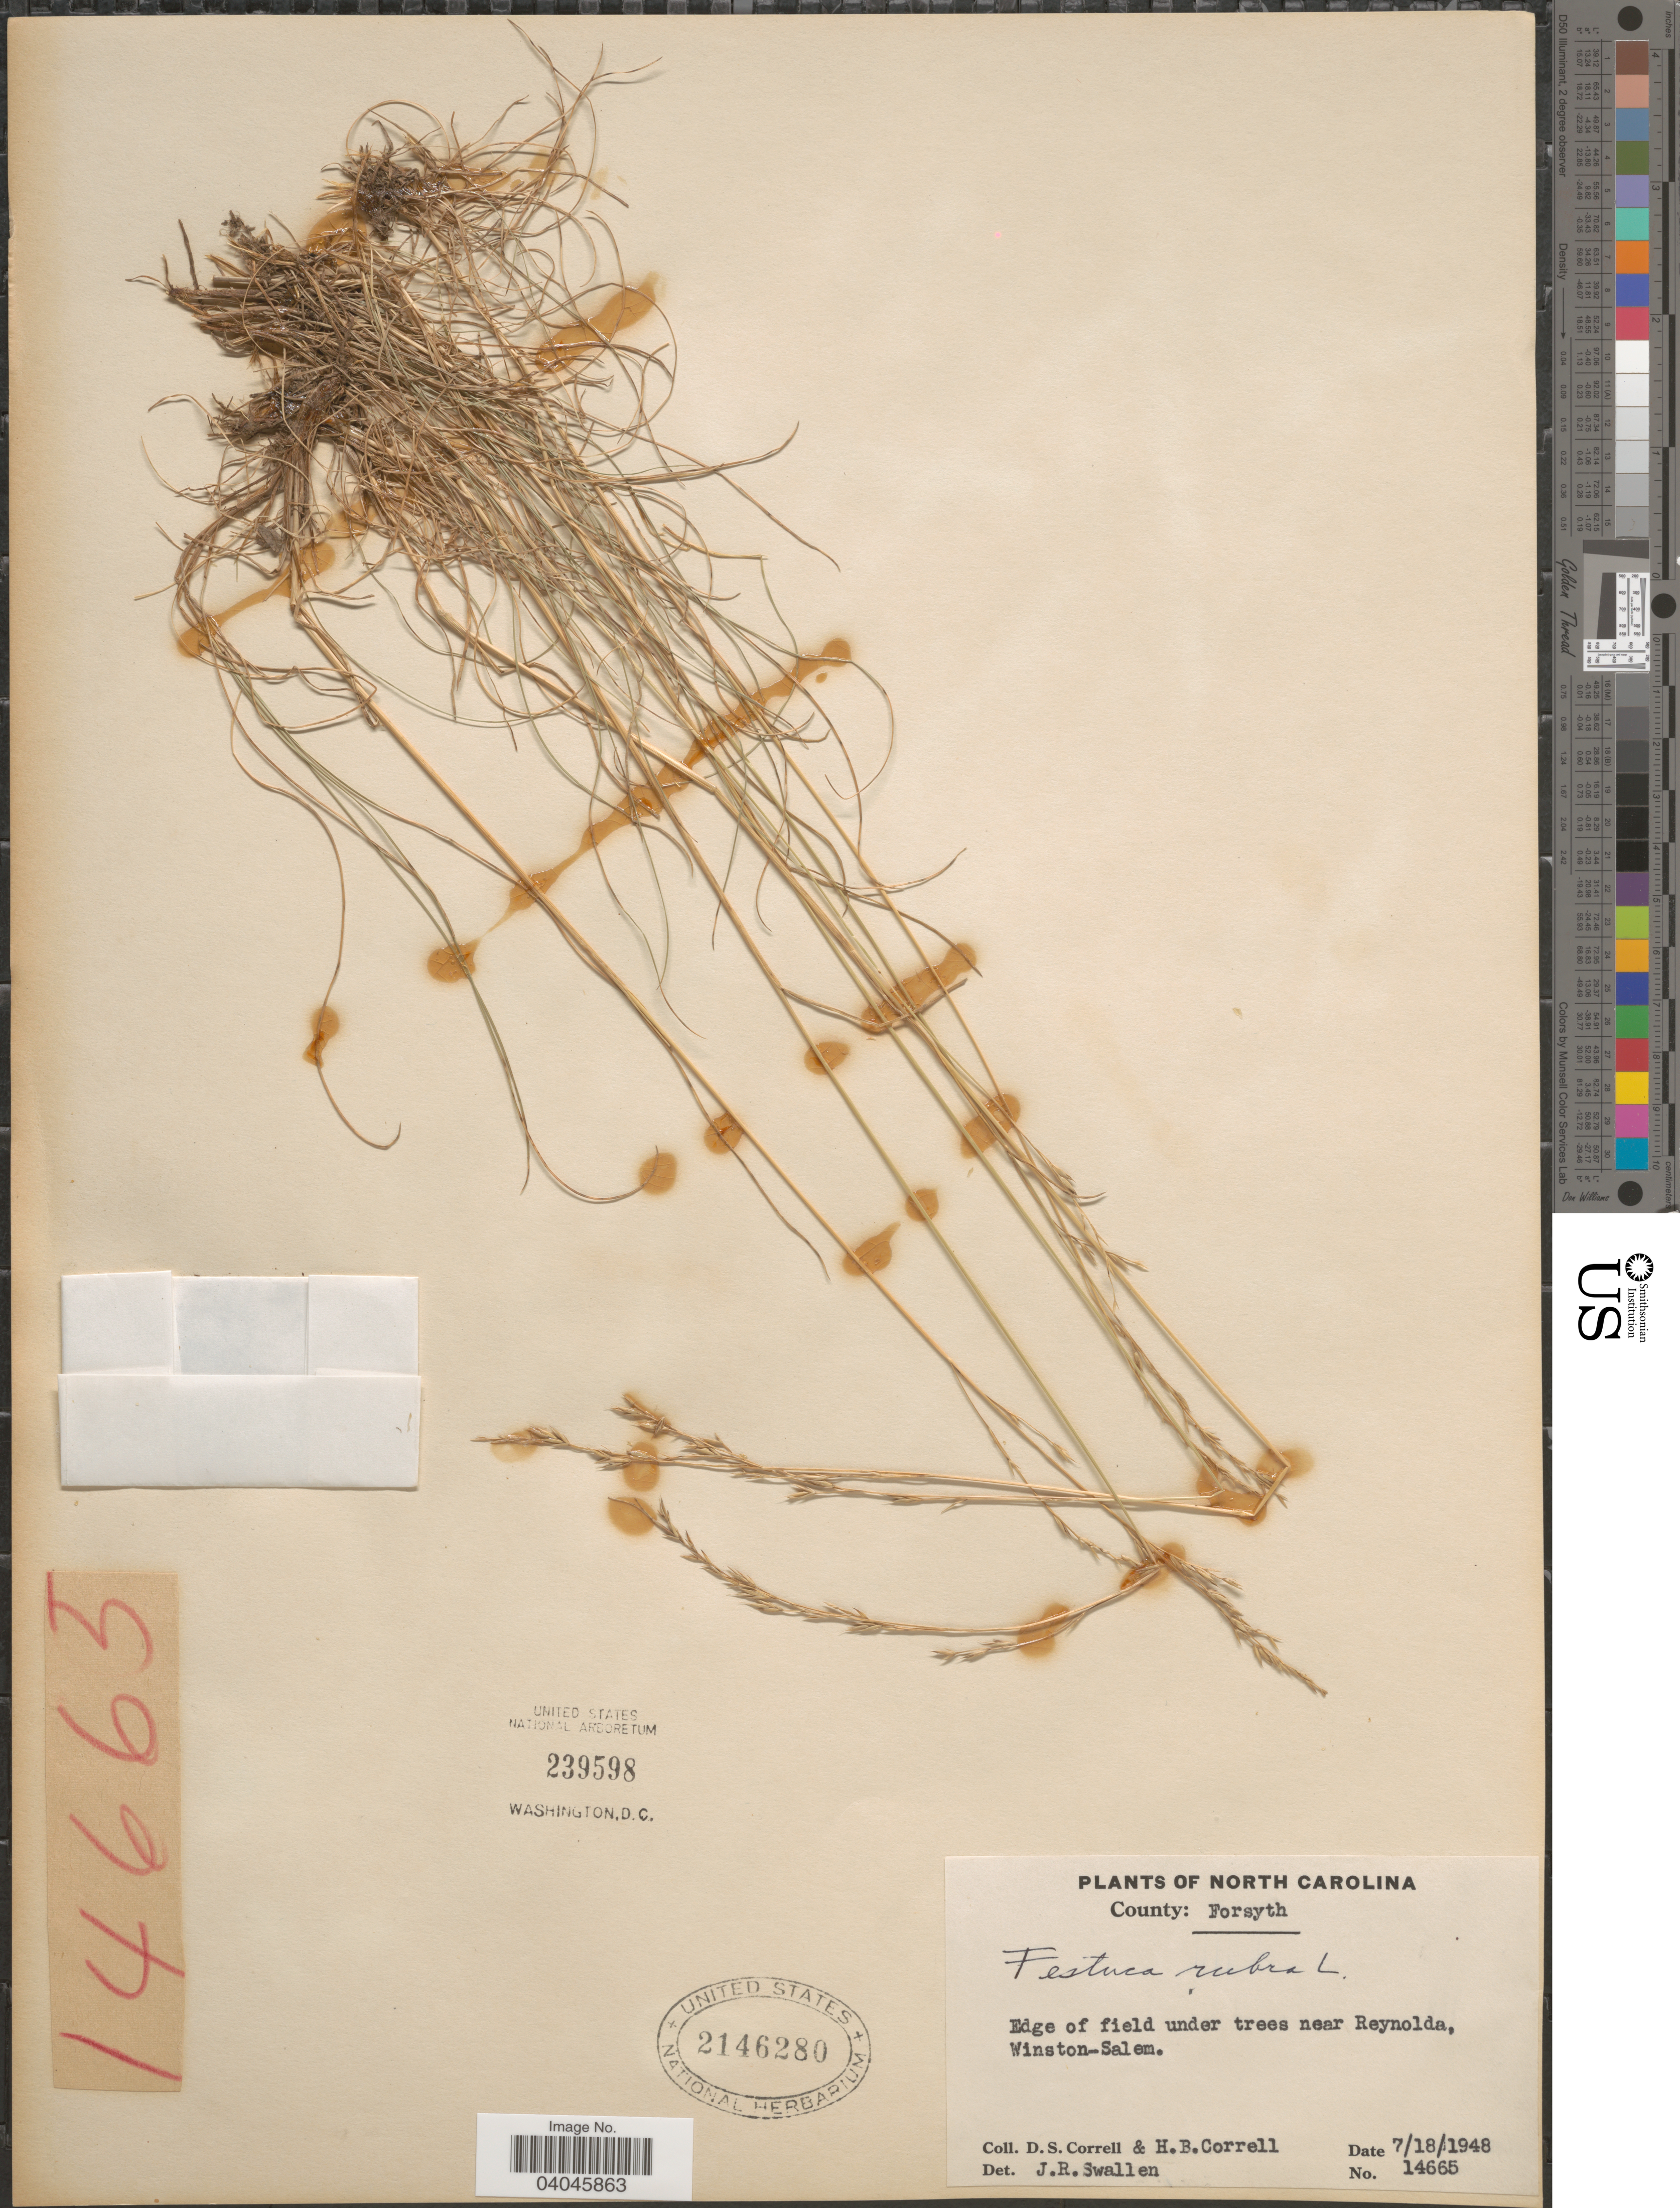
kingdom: Plantae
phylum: Tracheophyta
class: Liliopsida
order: Poales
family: Poaceae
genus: Festuca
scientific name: Festuca rubra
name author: L.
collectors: D. S. Correll & H. Correll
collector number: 14665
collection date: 1948-07-18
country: United States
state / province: North Carolina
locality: County: Forsyth. Edge of field under trees near Reynolda, Winston-Salem.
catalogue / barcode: US 2146280